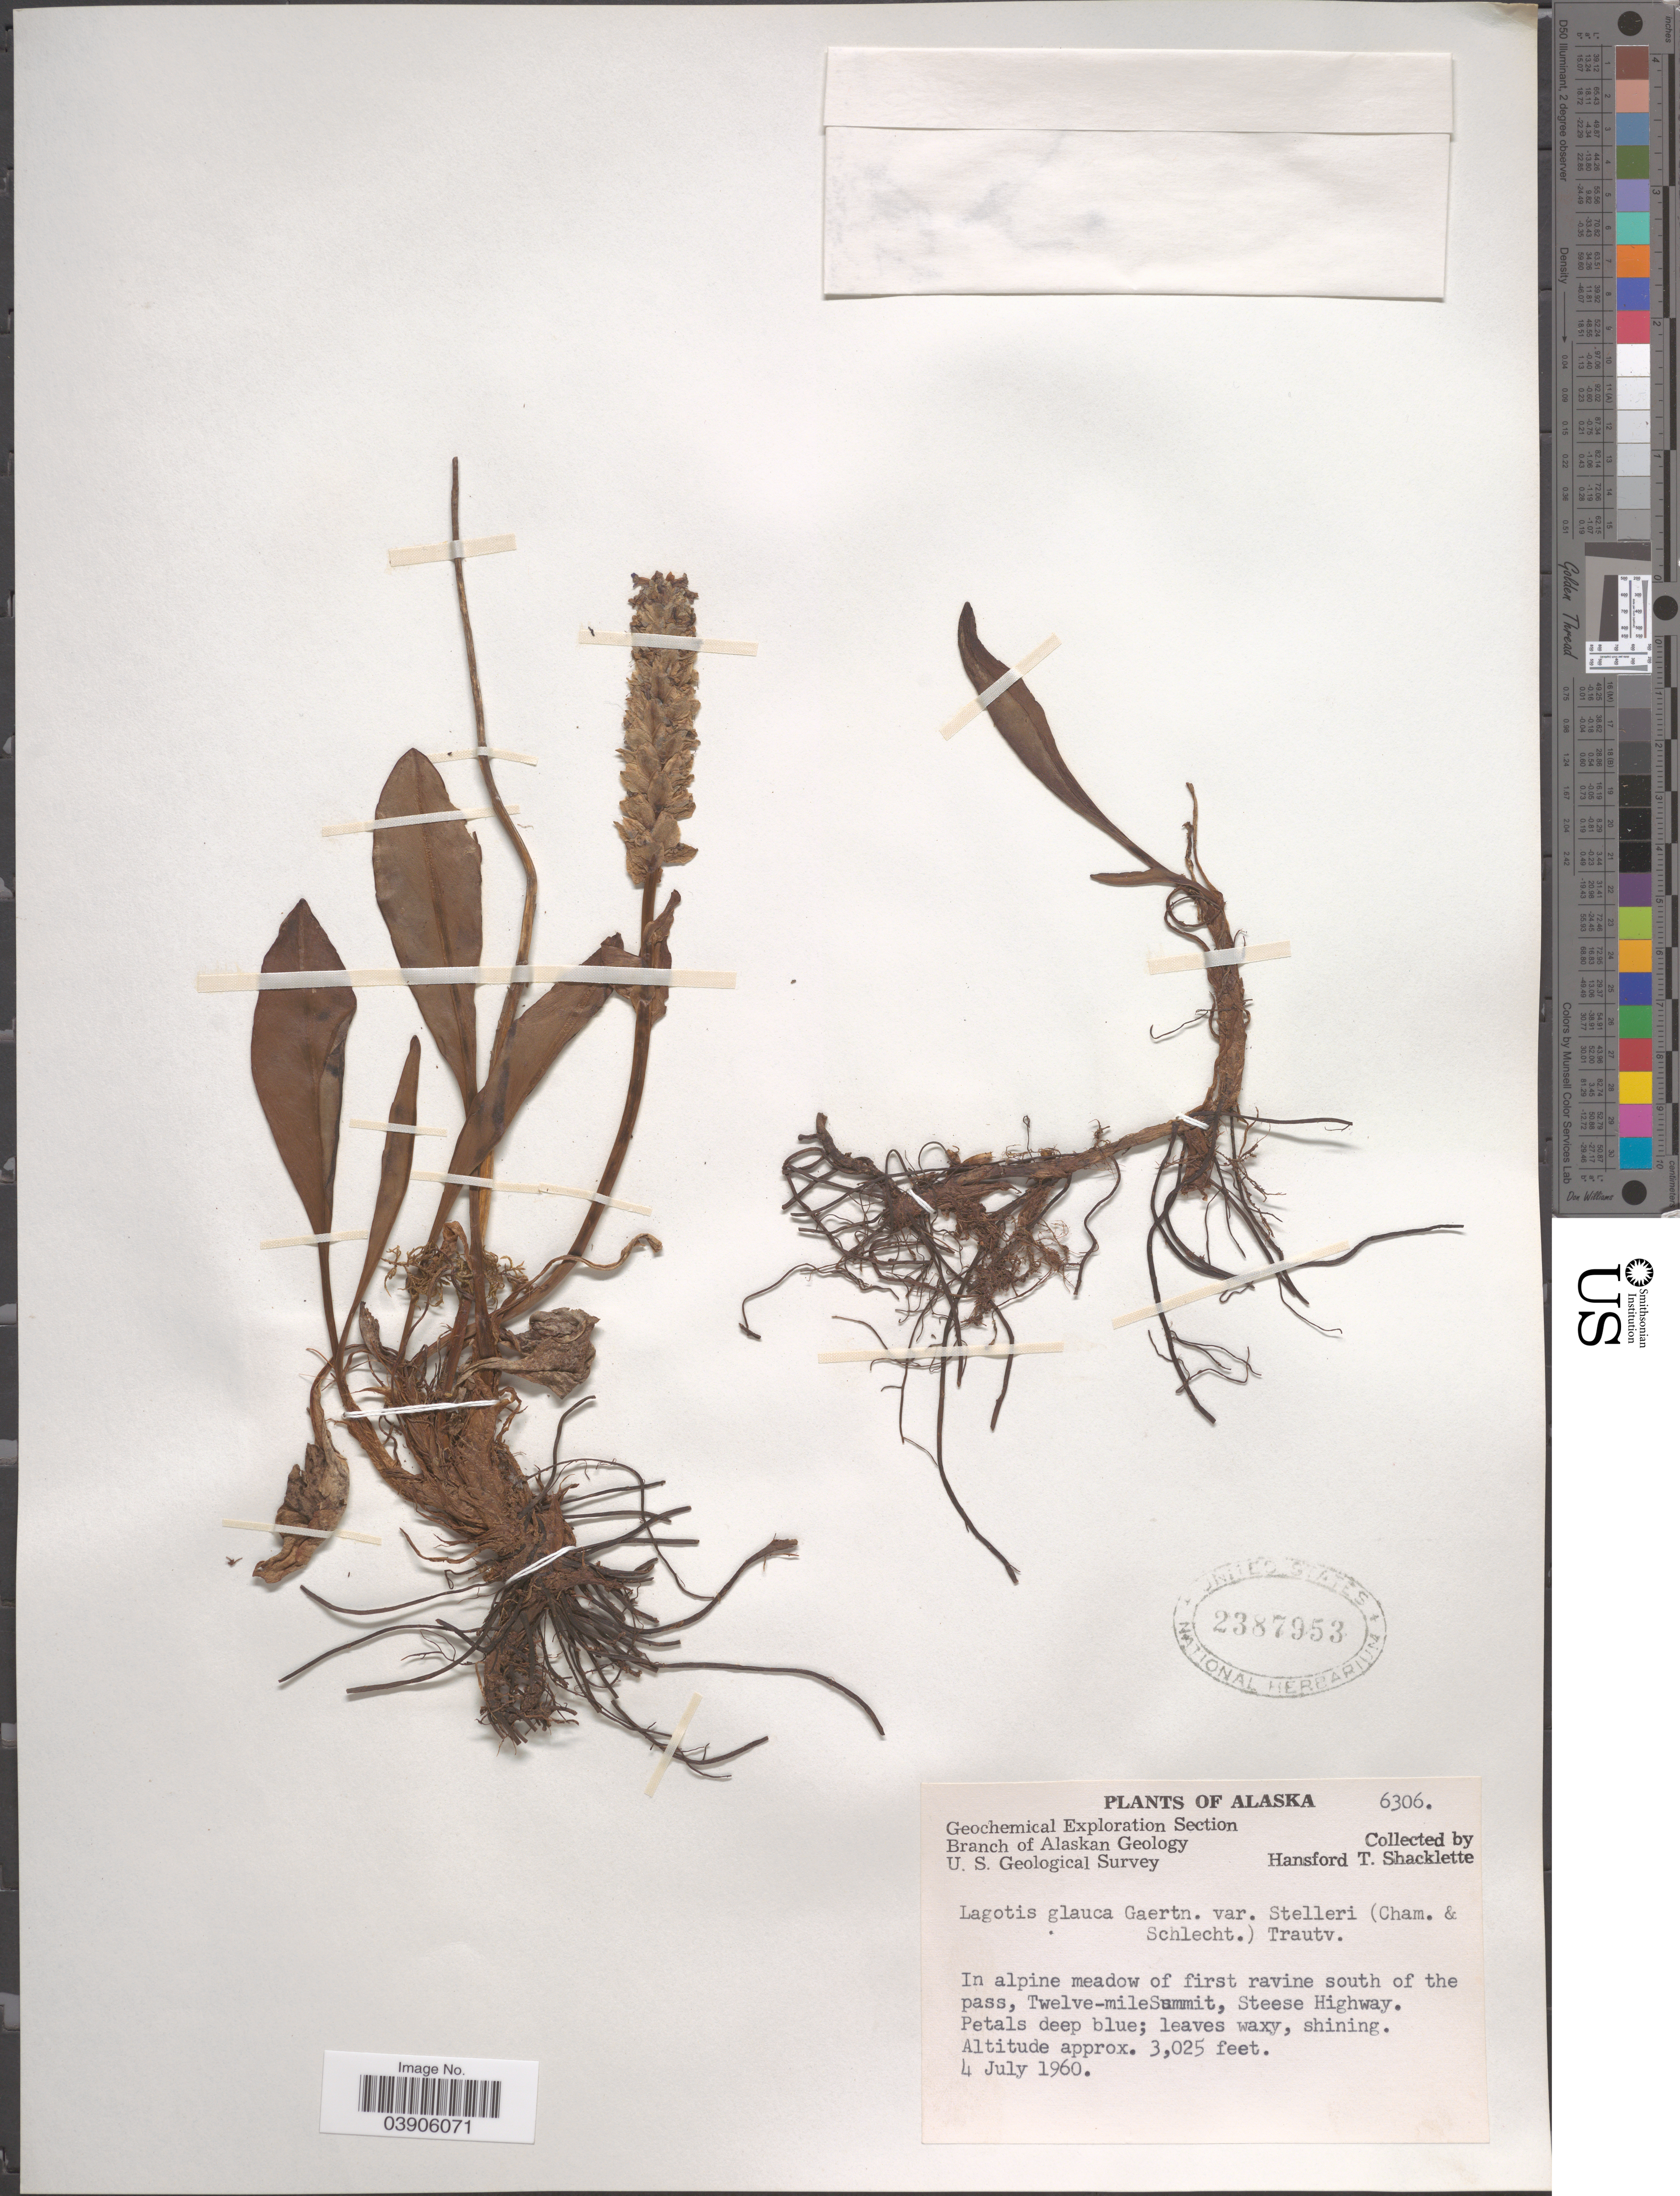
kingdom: Plantae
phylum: Tracheophyta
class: Magnoliopsida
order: Lamiales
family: Plantaginaceae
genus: Lagotis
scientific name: Lagotis glauca var. stelleri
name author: Trautv.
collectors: H. Shacklette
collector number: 6306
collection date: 1960-07-04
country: United States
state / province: Alaska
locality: In alpine meadow of first ravine south of the pass, Twelve-mile Summit, Steese Highway.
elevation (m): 922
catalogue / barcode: US 2387953